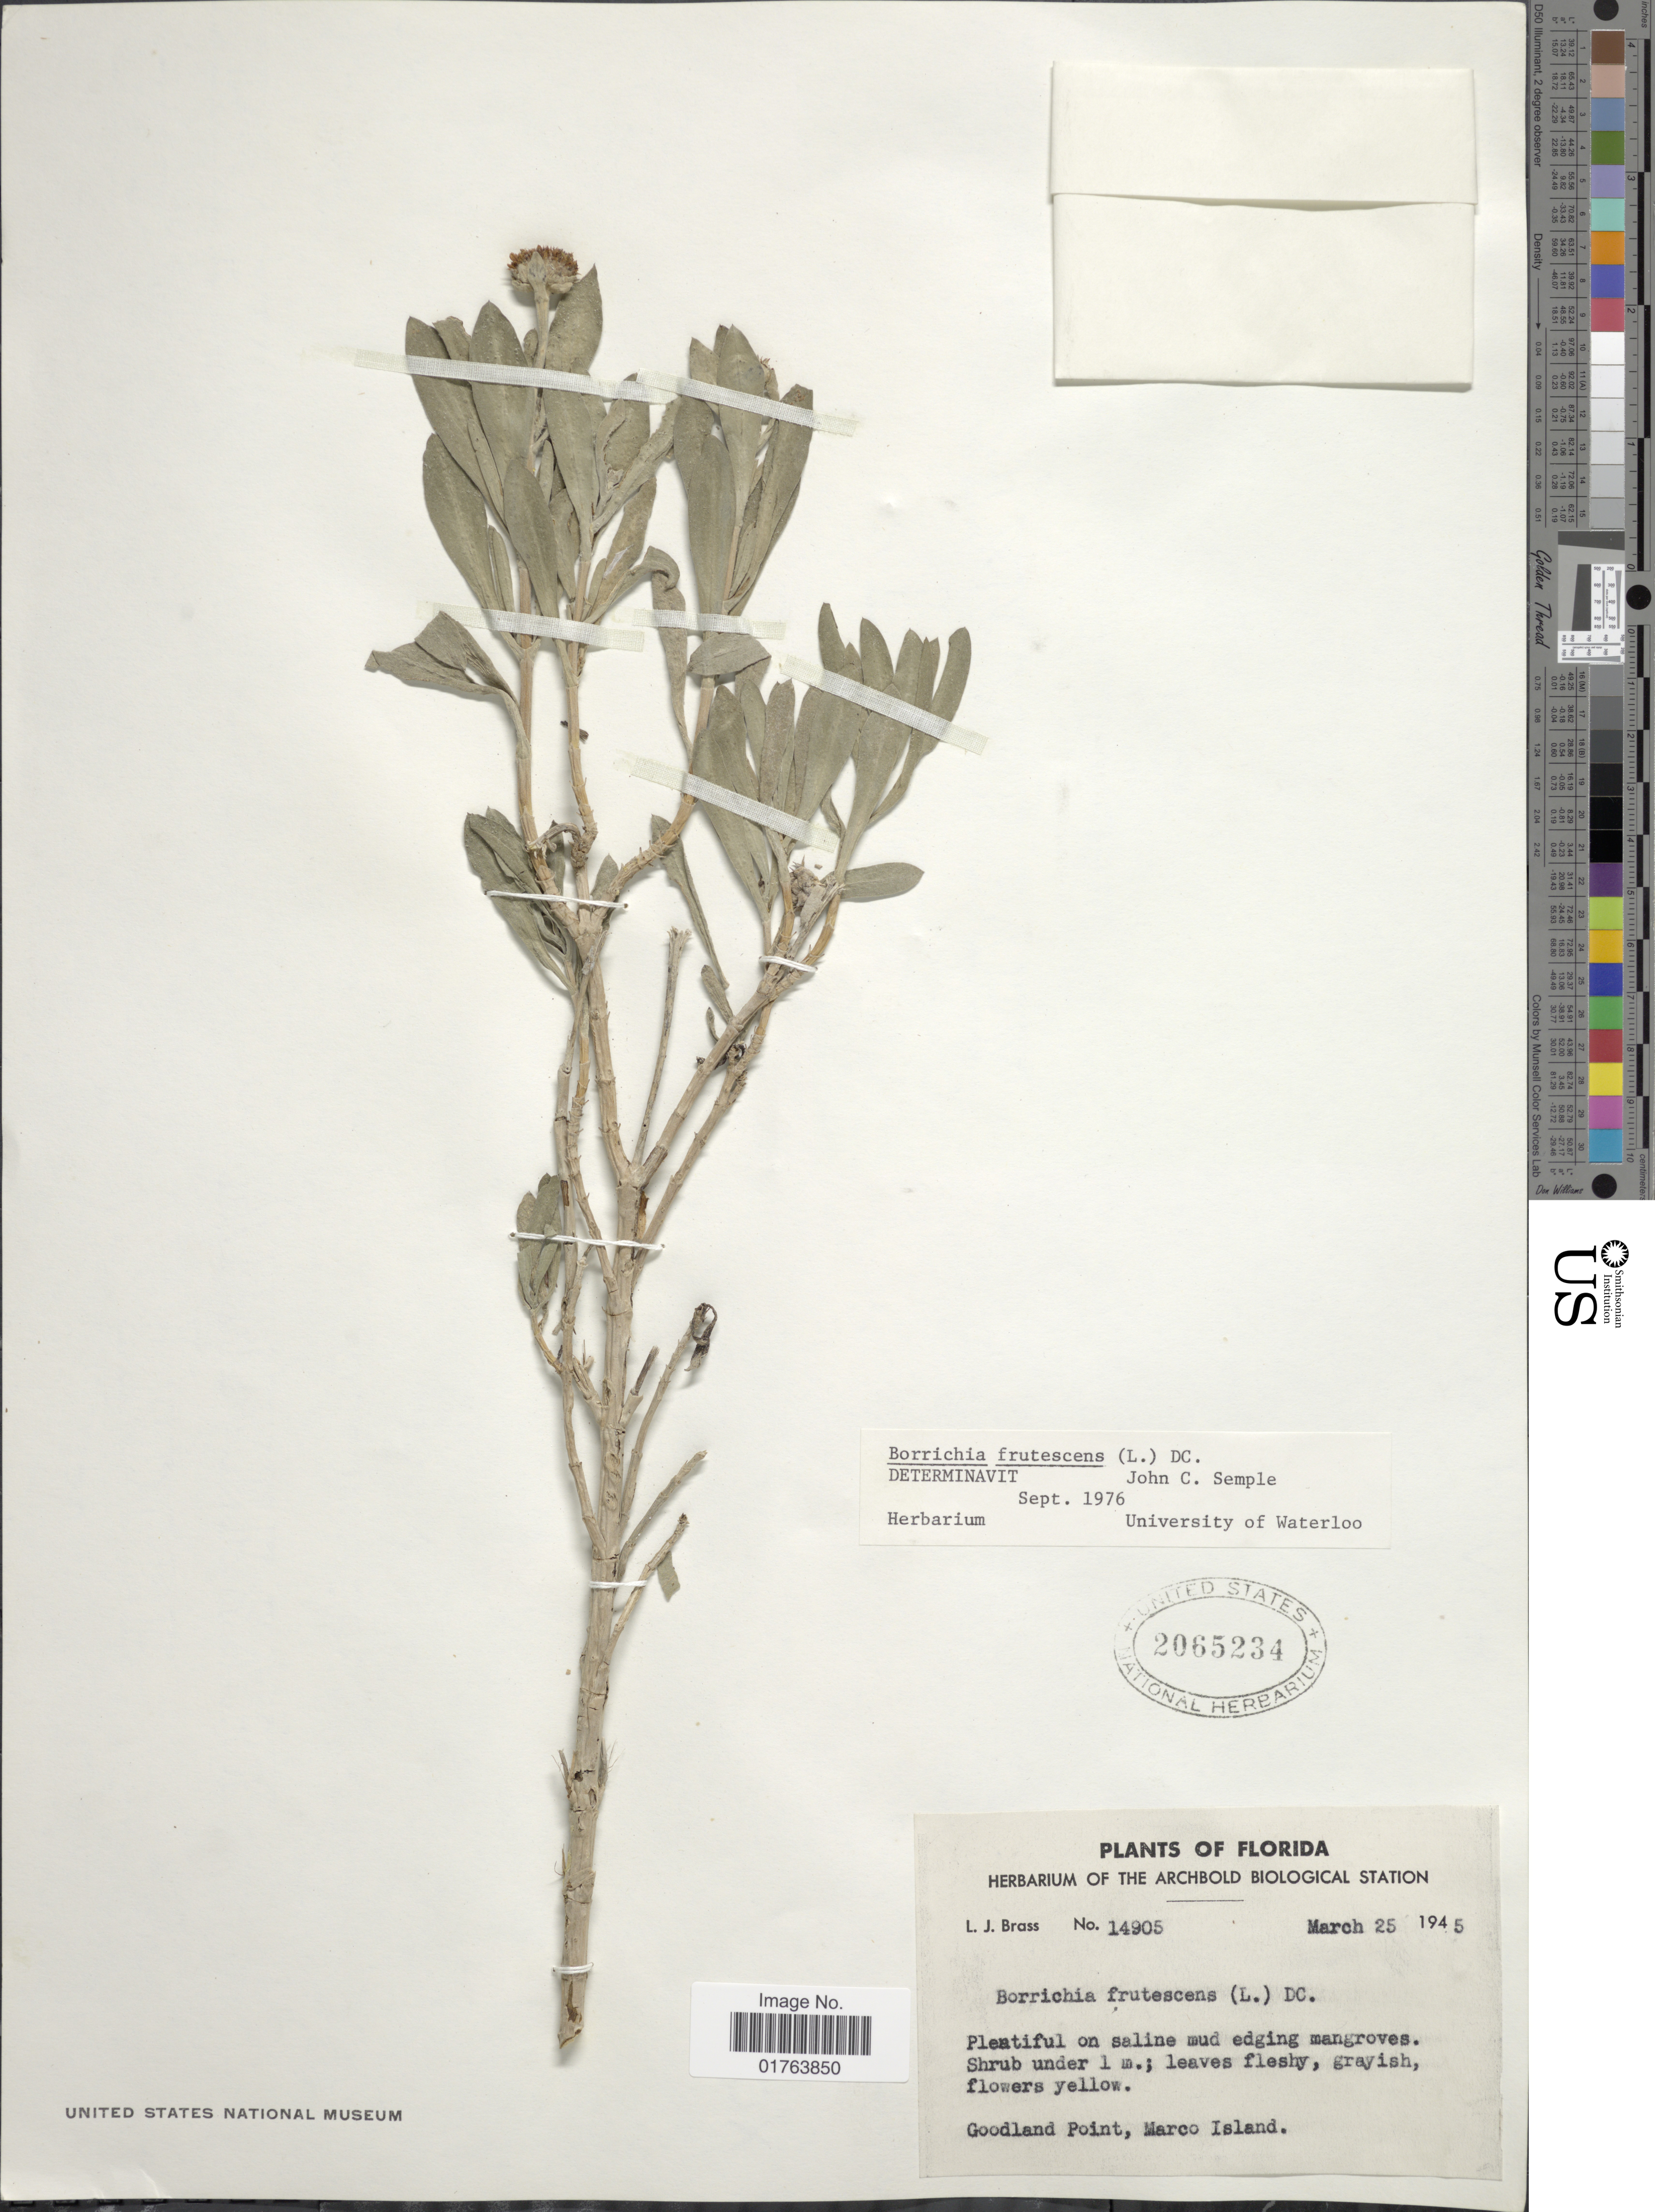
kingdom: Plantae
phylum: Tracheophyta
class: Magnoliopsida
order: Asterales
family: Asteraceae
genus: Borrichia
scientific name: Borrichia frutescens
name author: (L.) DC.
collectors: L. J. Brass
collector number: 14905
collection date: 1945-03-25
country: United States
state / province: Florida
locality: Goodland Point, Marco Island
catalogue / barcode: US 2065234